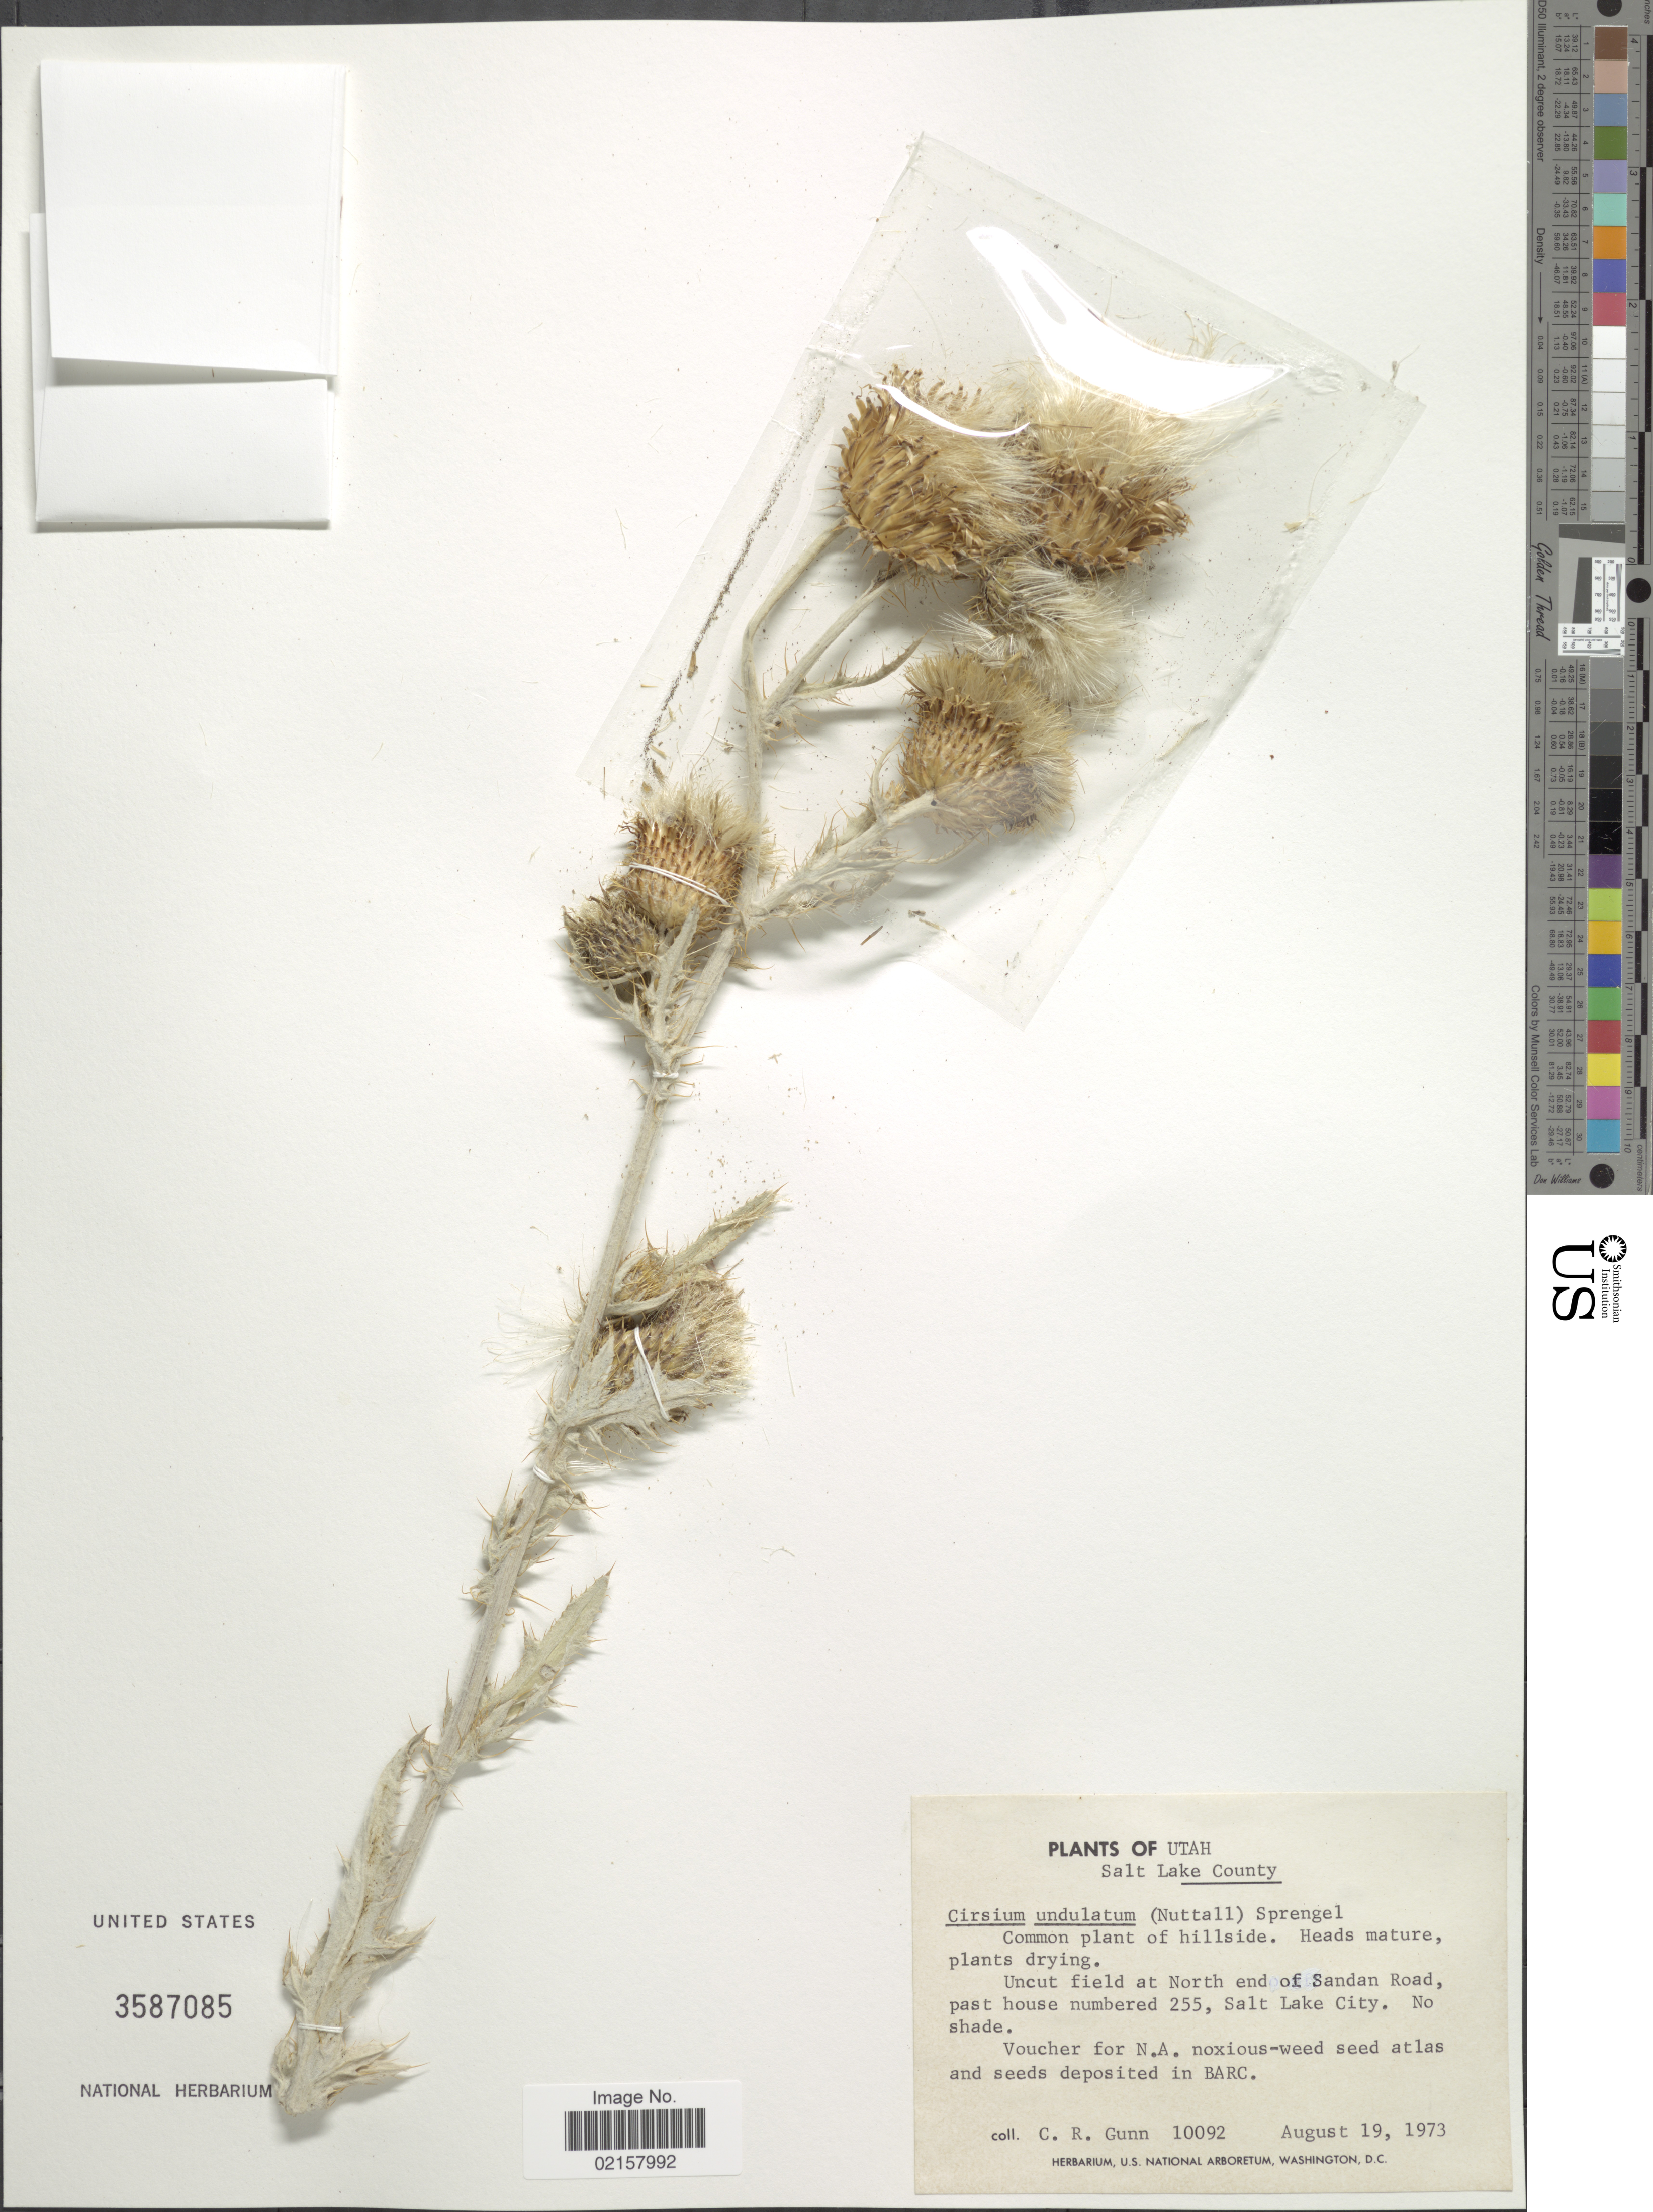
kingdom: Plantae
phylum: Tracheophyta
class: Magnoliopsida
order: Asterales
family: Asteraceae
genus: Cirsium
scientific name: Cirsium undulatum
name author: (Nutt.) Spreng.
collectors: C. R. Gunn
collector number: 10092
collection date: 1973-08-19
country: United States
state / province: Utah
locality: Salt Lake County, Uncut field at North end of Sandan Road, past house numbered 255, Salt Lake City, common plant of hillside.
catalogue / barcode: US 3587085